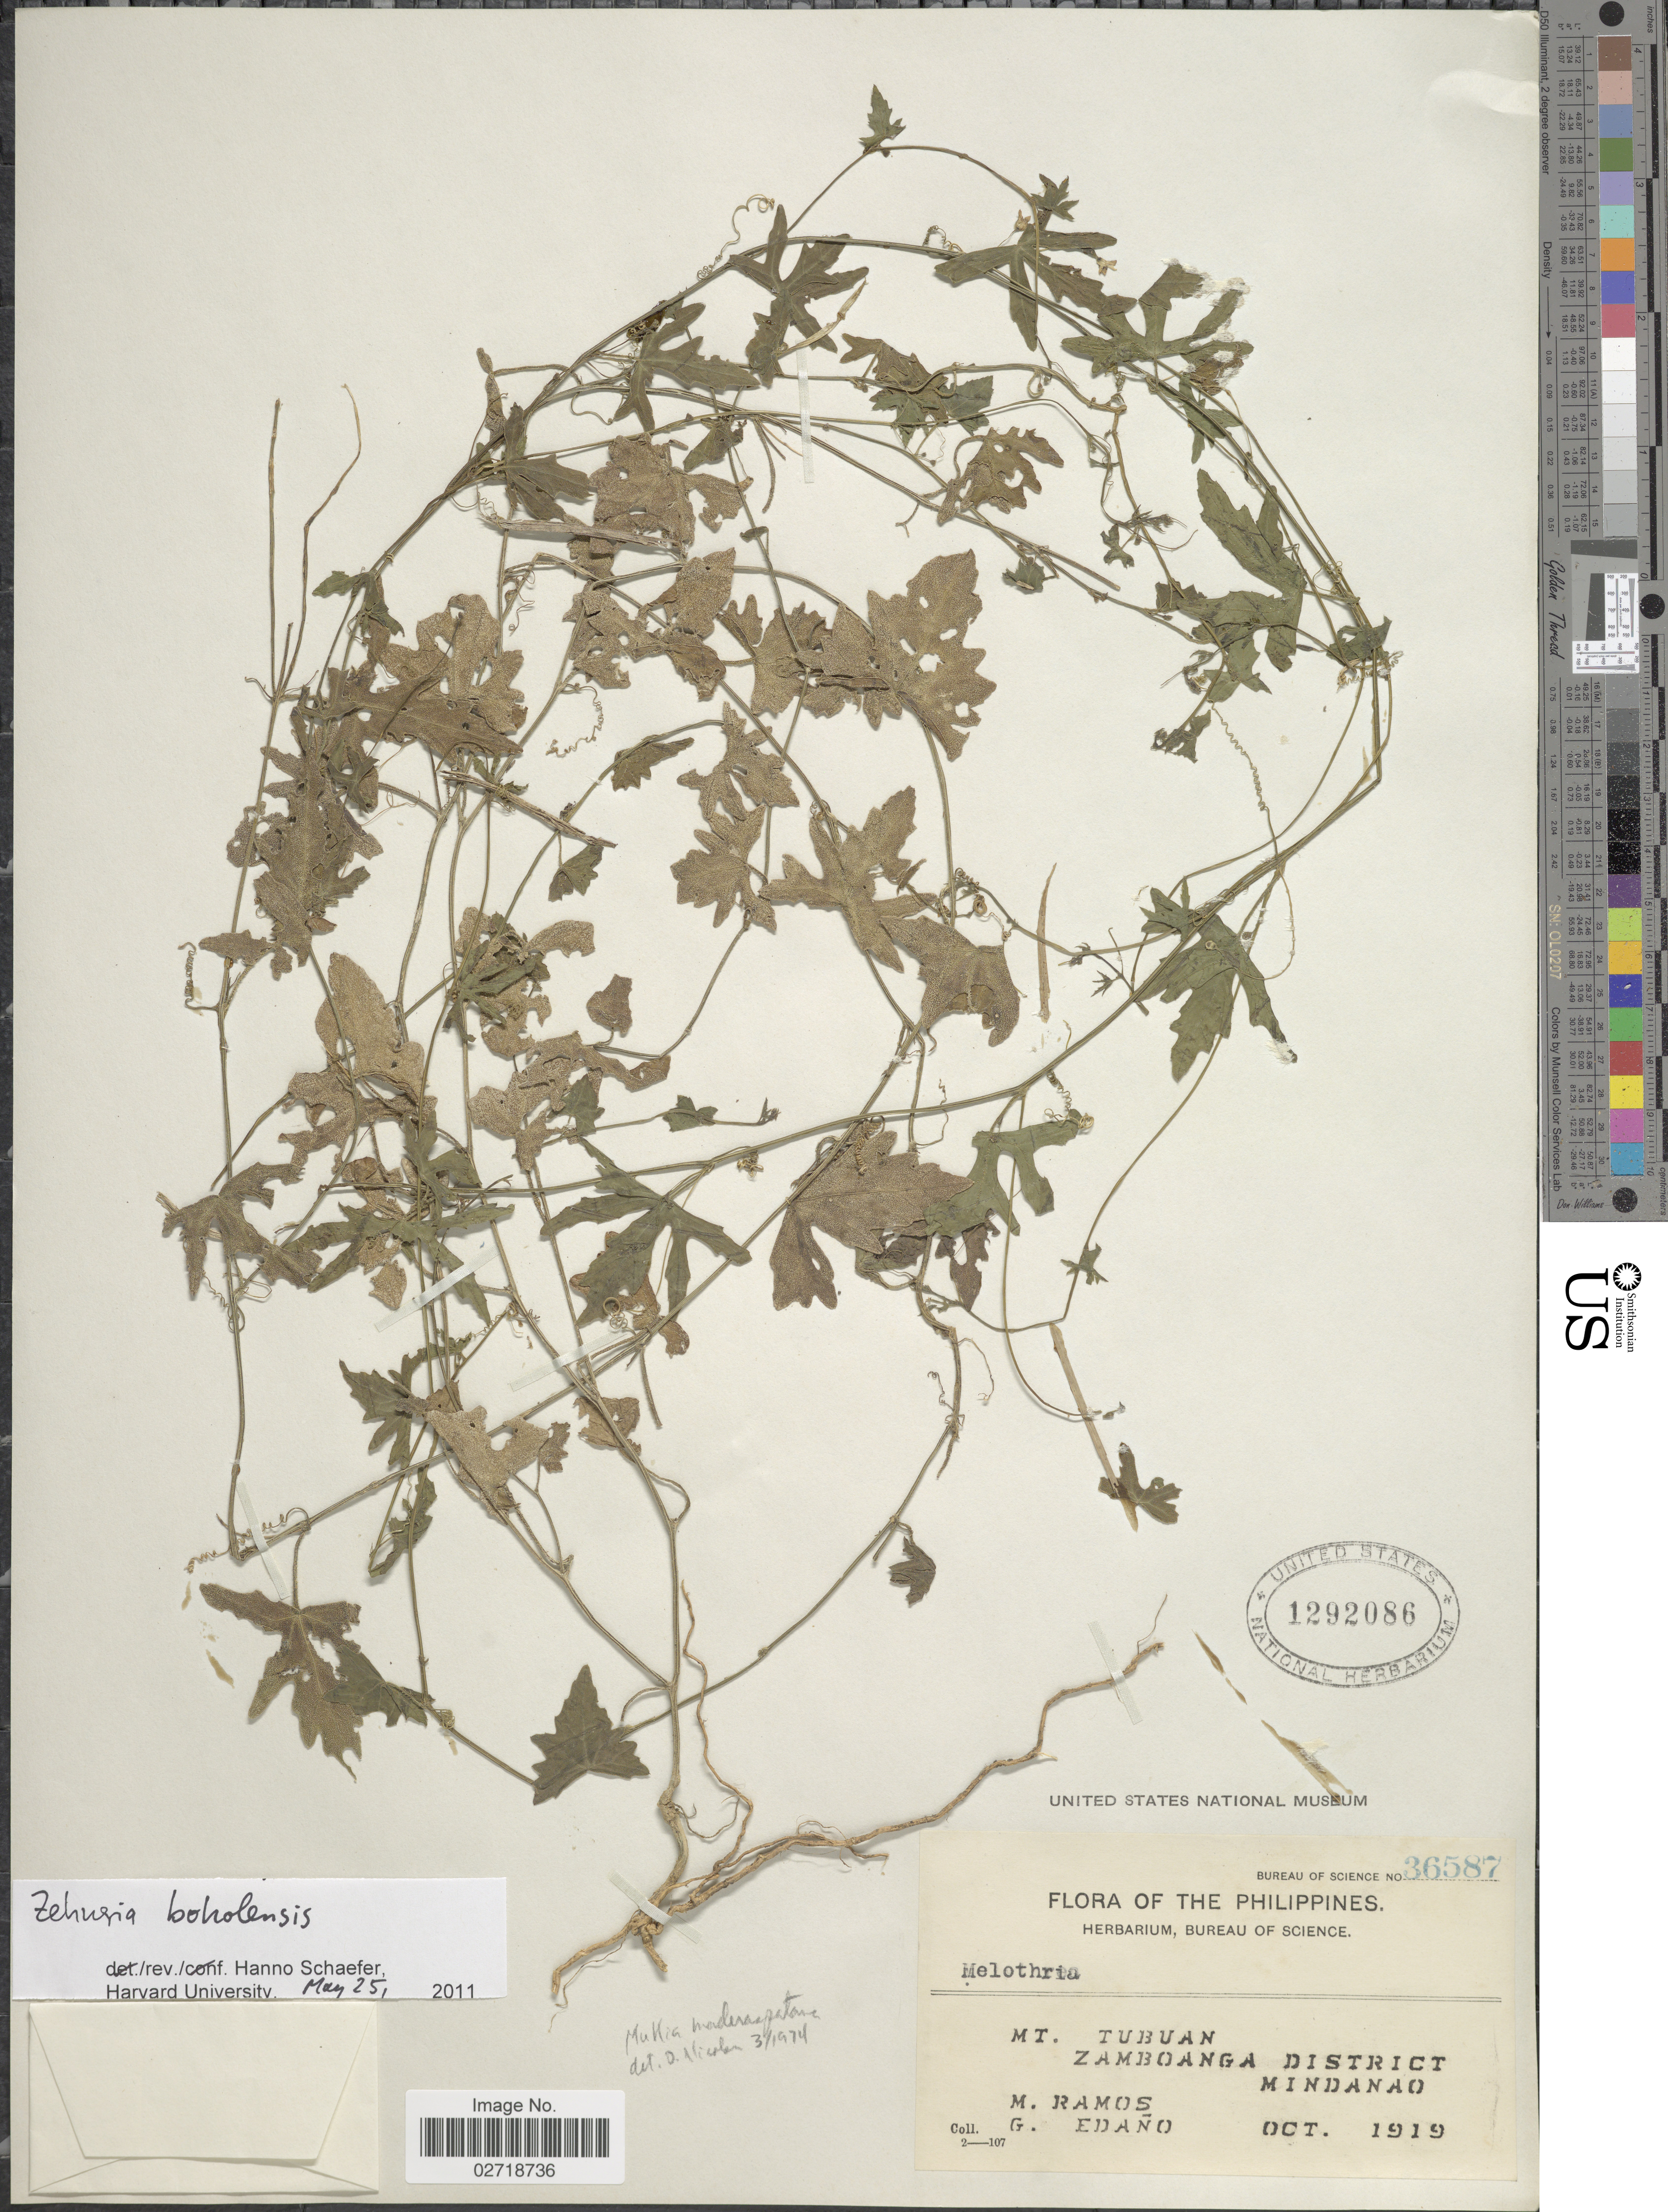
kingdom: Plantae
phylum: Tracheophyta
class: Magnoliopsida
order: Cucurbitales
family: Cucurbitaceae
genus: Zehneria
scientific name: Zehneria boholensis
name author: (Merr.) M.D. Dwivedi et al.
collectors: M. Ramos & G. Edaño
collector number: Bureau of Science 36587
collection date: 1919-10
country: Philippines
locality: Mt. Tubuan, Zamboanga District, Mindanao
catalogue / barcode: US 1292086